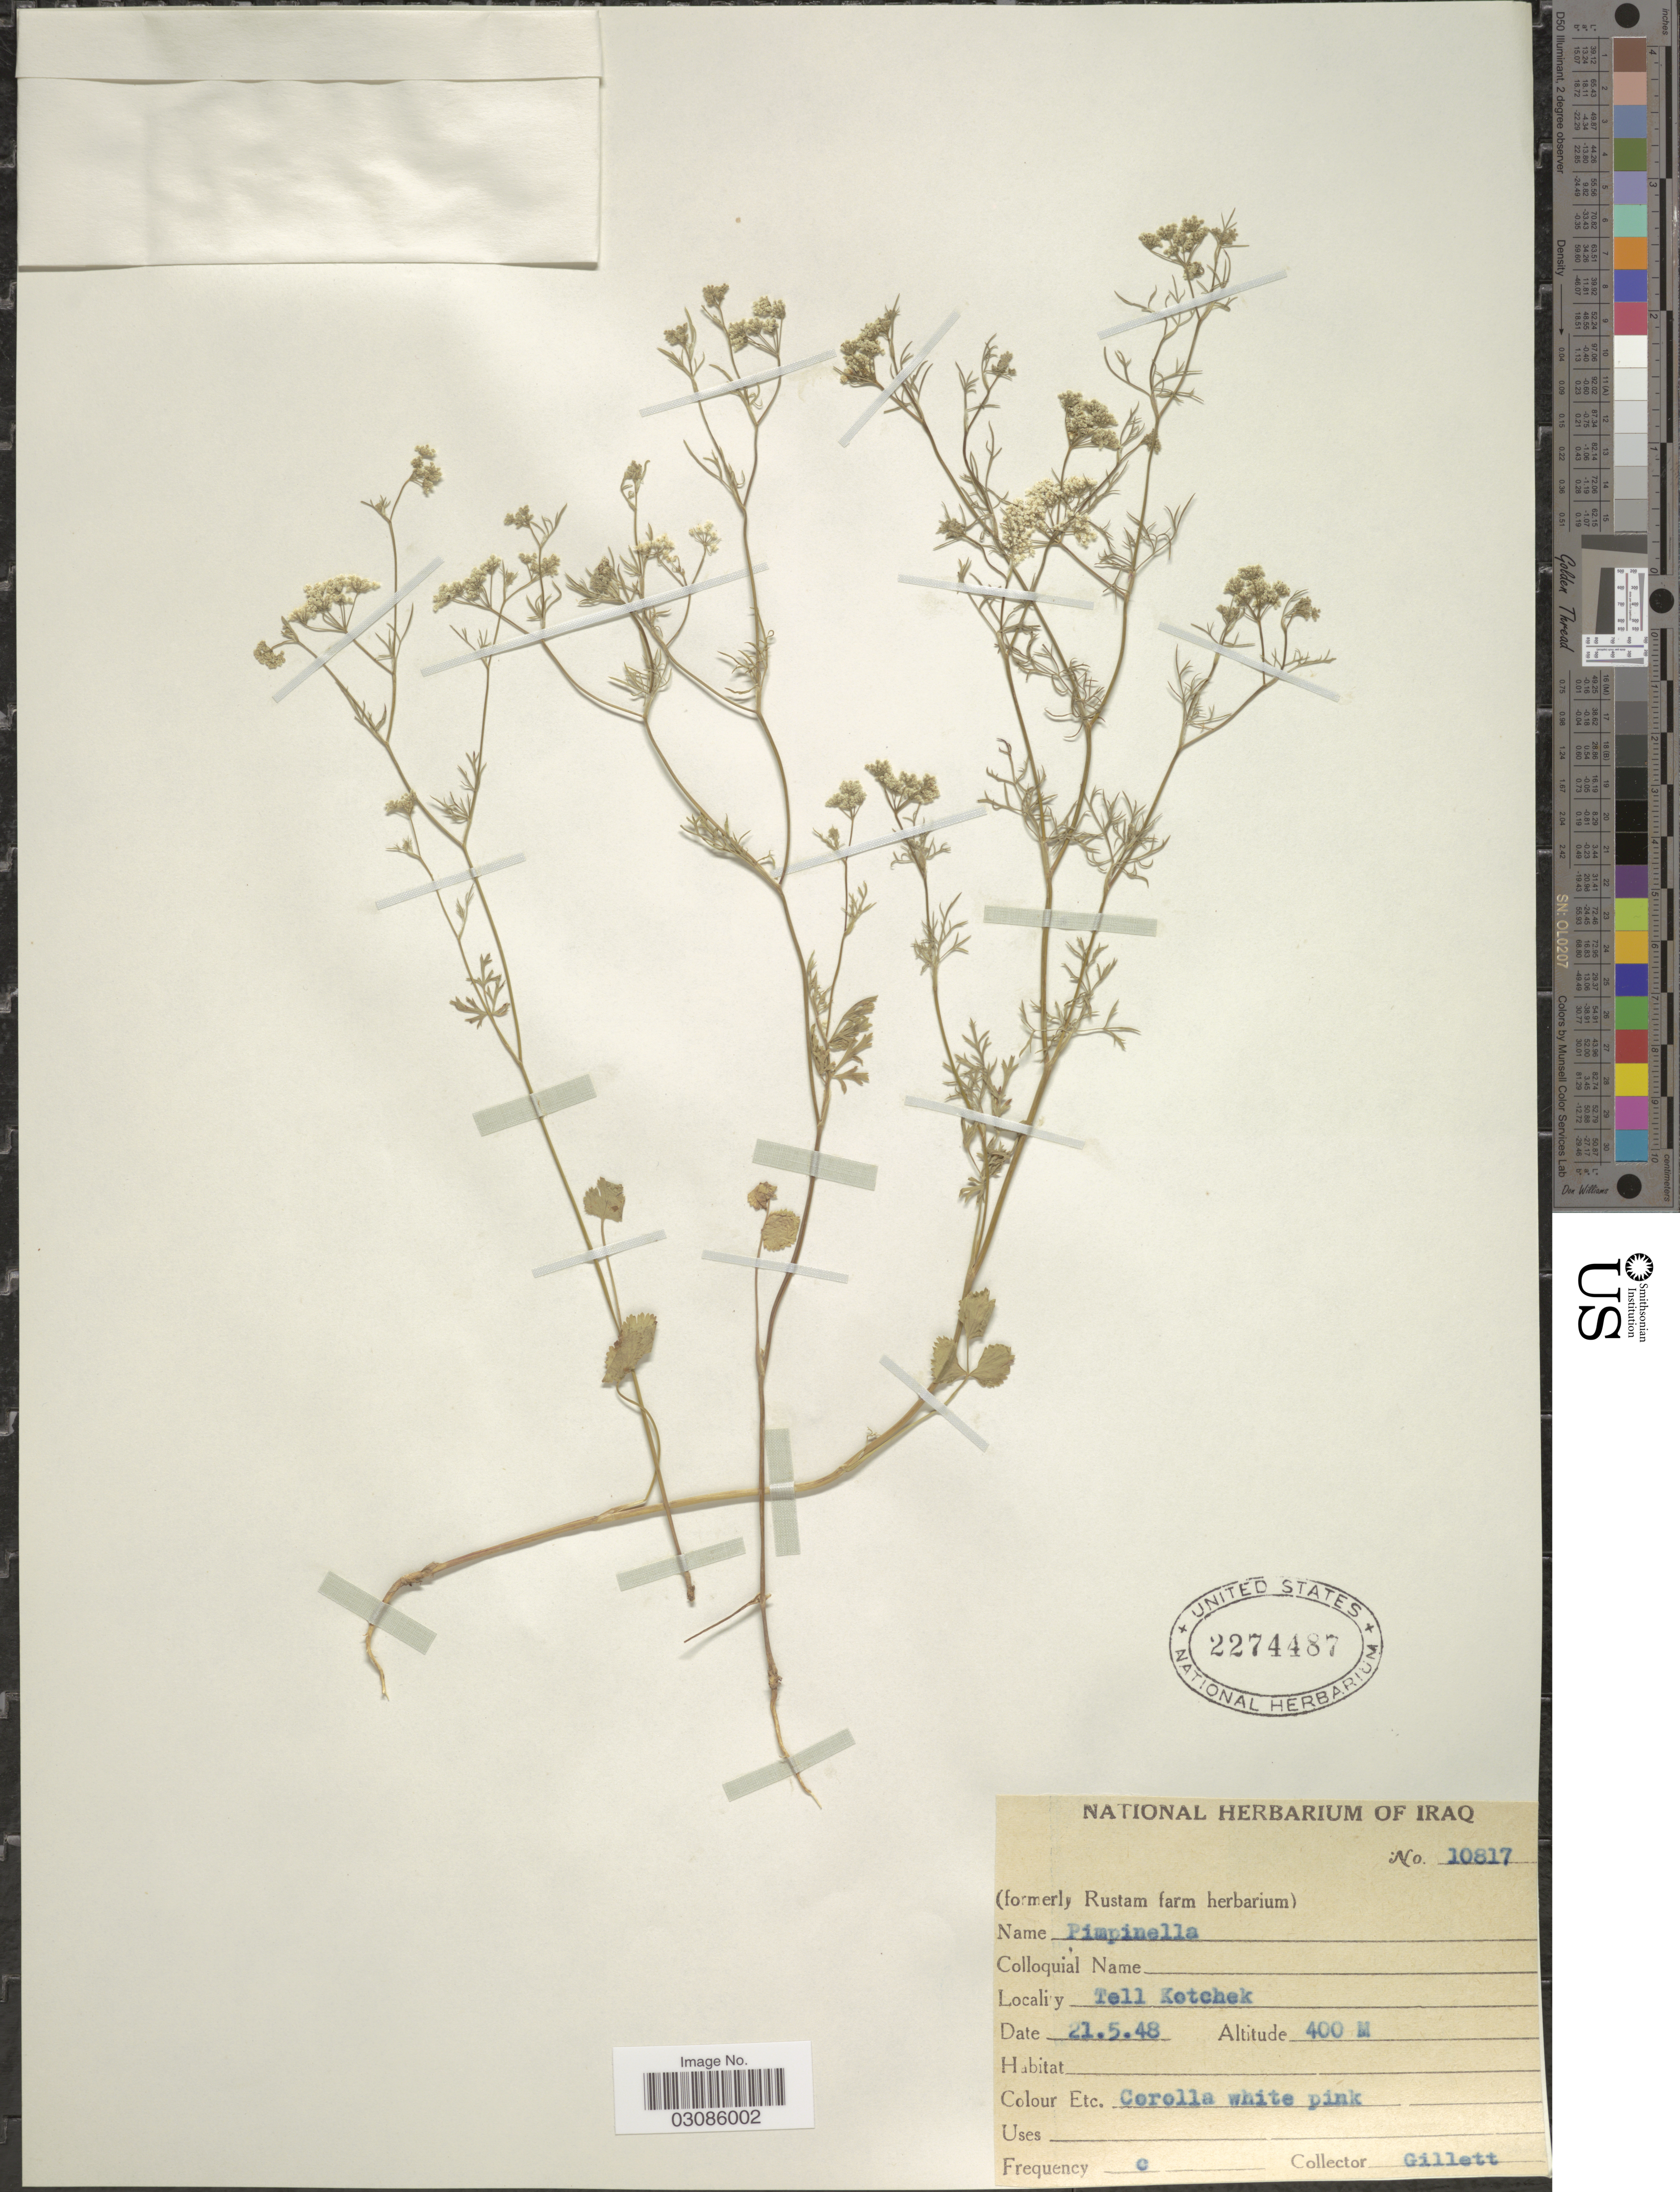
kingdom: Plantae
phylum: Tracheophyta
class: Magnoliopsida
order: Apiales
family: Apiaceae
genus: Pimpinella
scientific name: Pimpinella sp.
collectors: Gillett, --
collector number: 10817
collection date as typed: Transcribed d/m/y: 21/5/48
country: Iraq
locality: Tell Ketchek.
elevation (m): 400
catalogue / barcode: US 2274487